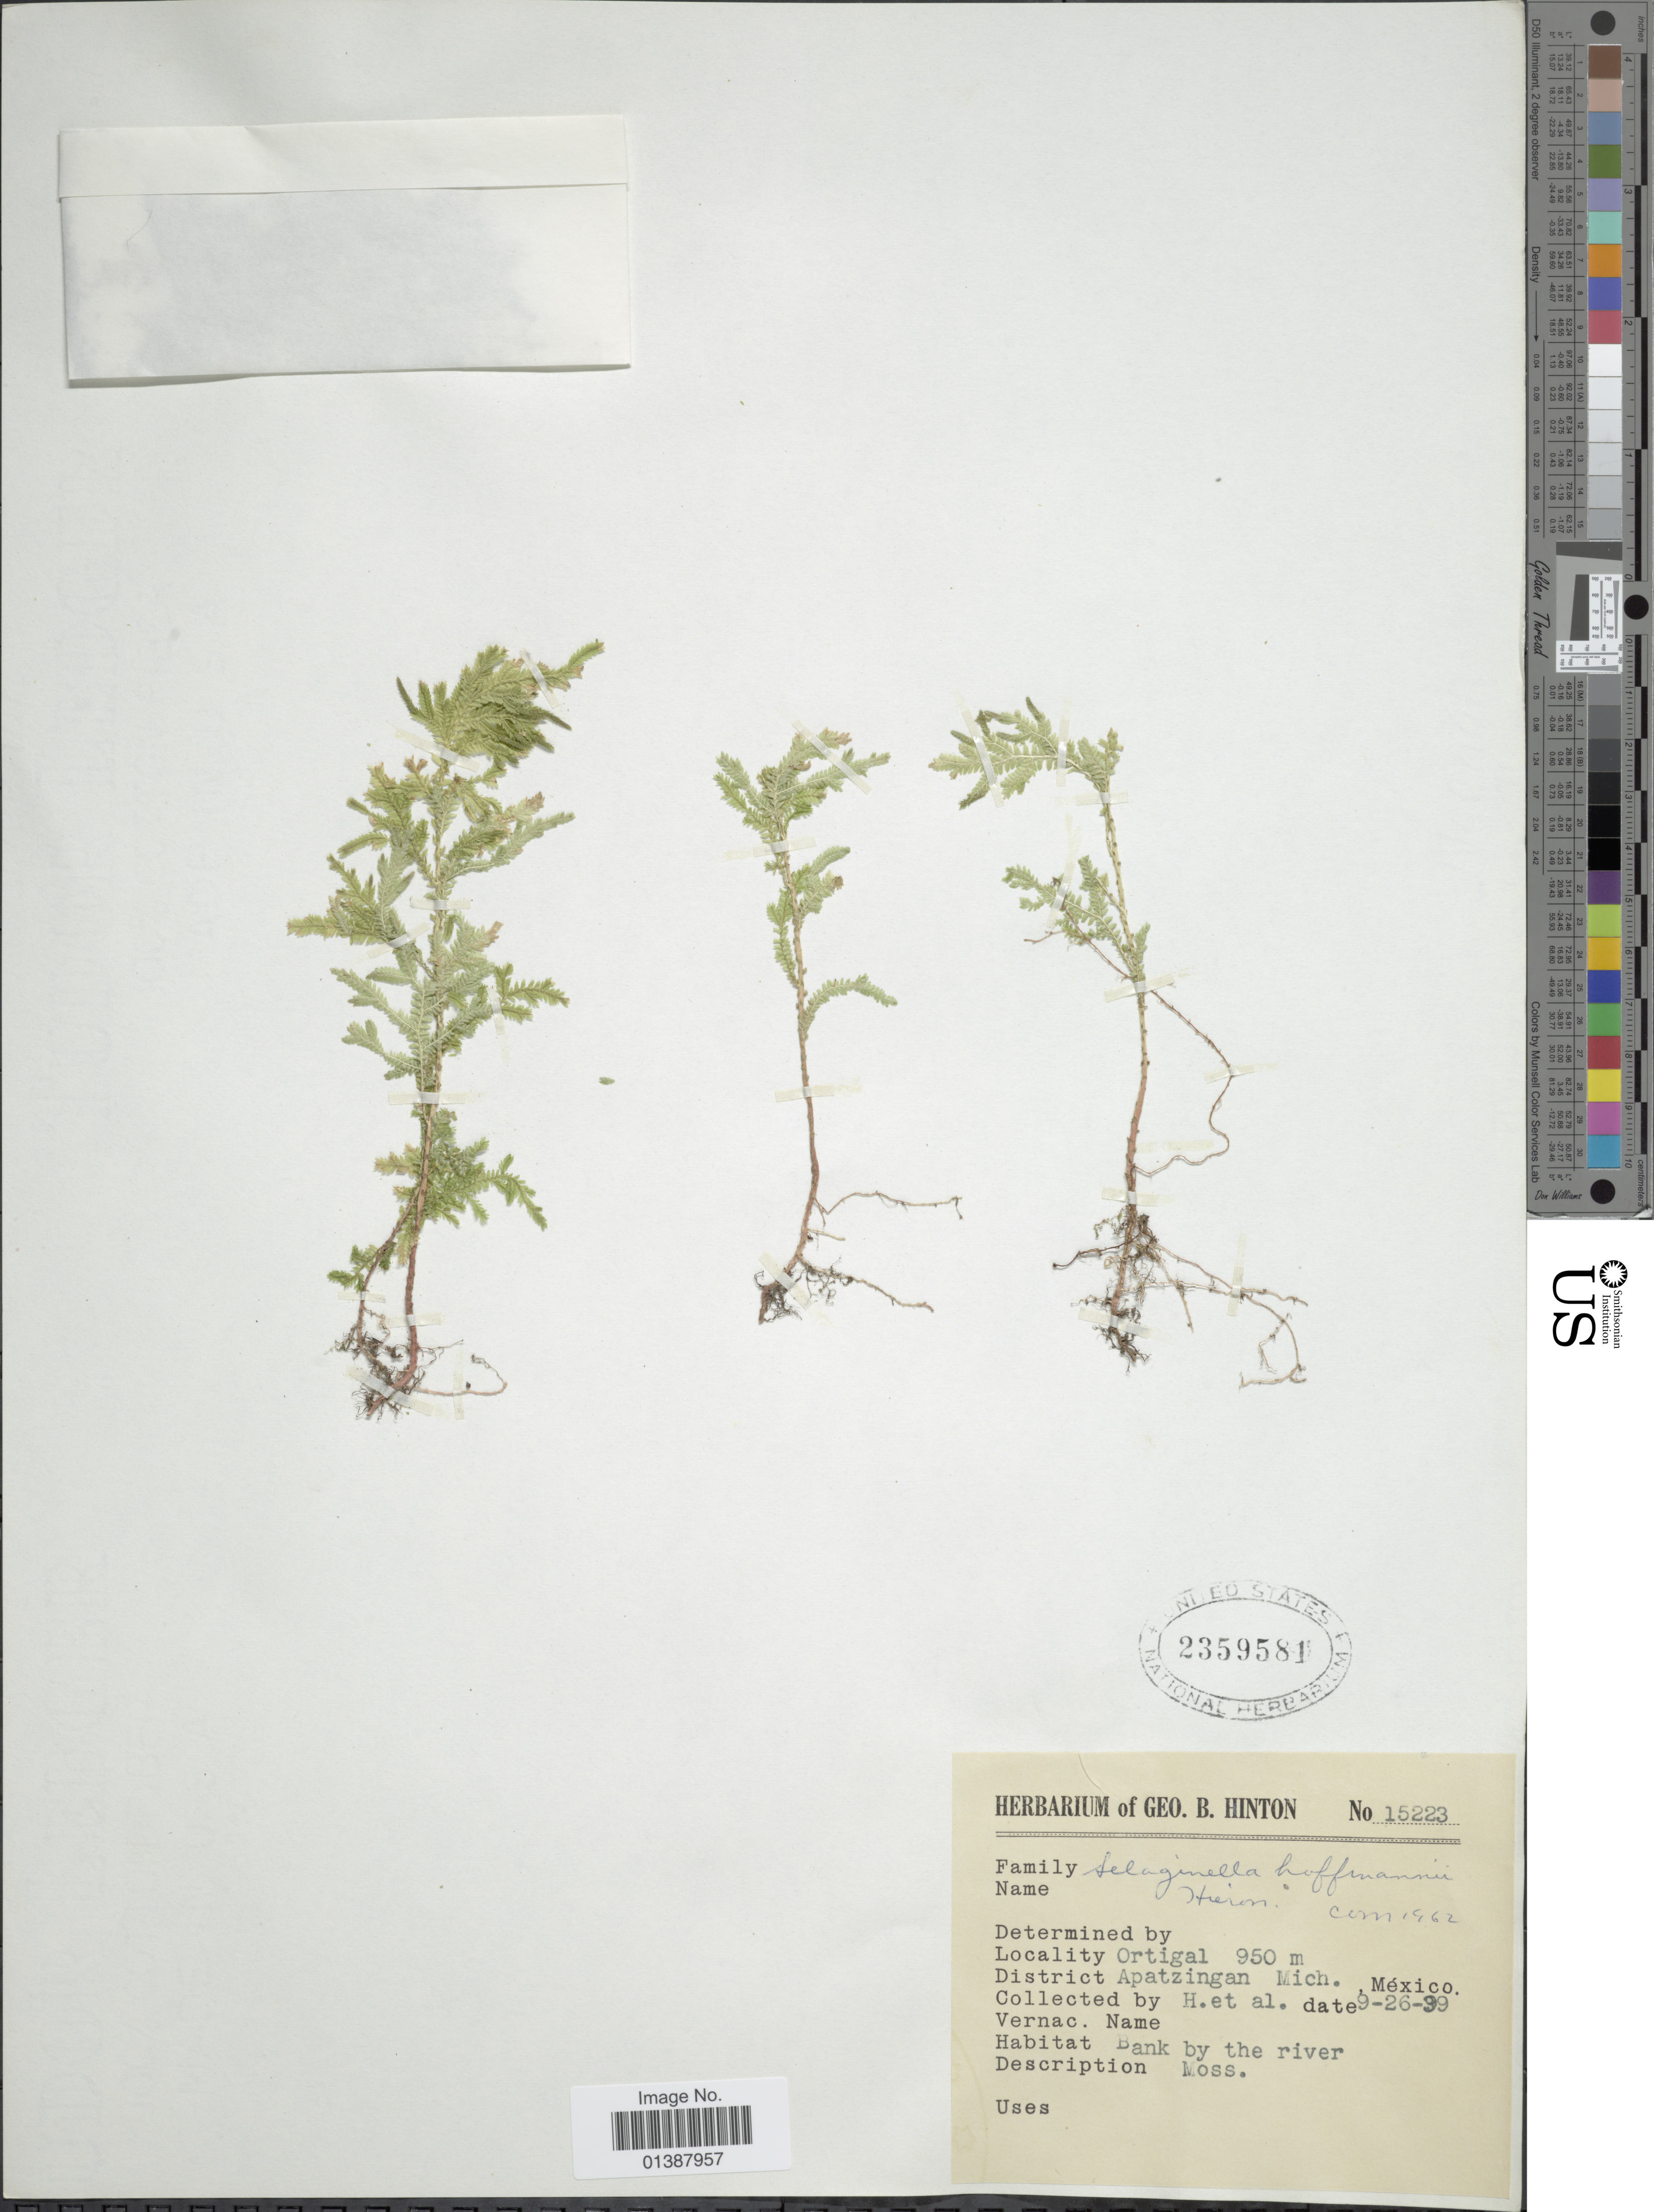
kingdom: Plantae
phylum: Tracheophyta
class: Lycopodiopsida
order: Selaginellales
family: Selaginellaceae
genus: Selaginella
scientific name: Selaginella hoffmannii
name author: Hieron.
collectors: G. B. Hinton & et al.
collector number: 15223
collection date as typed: Transcribed d/m/y: 26/9/99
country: Mexico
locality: Ortigal, Apatzingan Mich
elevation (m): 950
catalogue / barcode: US 2359581